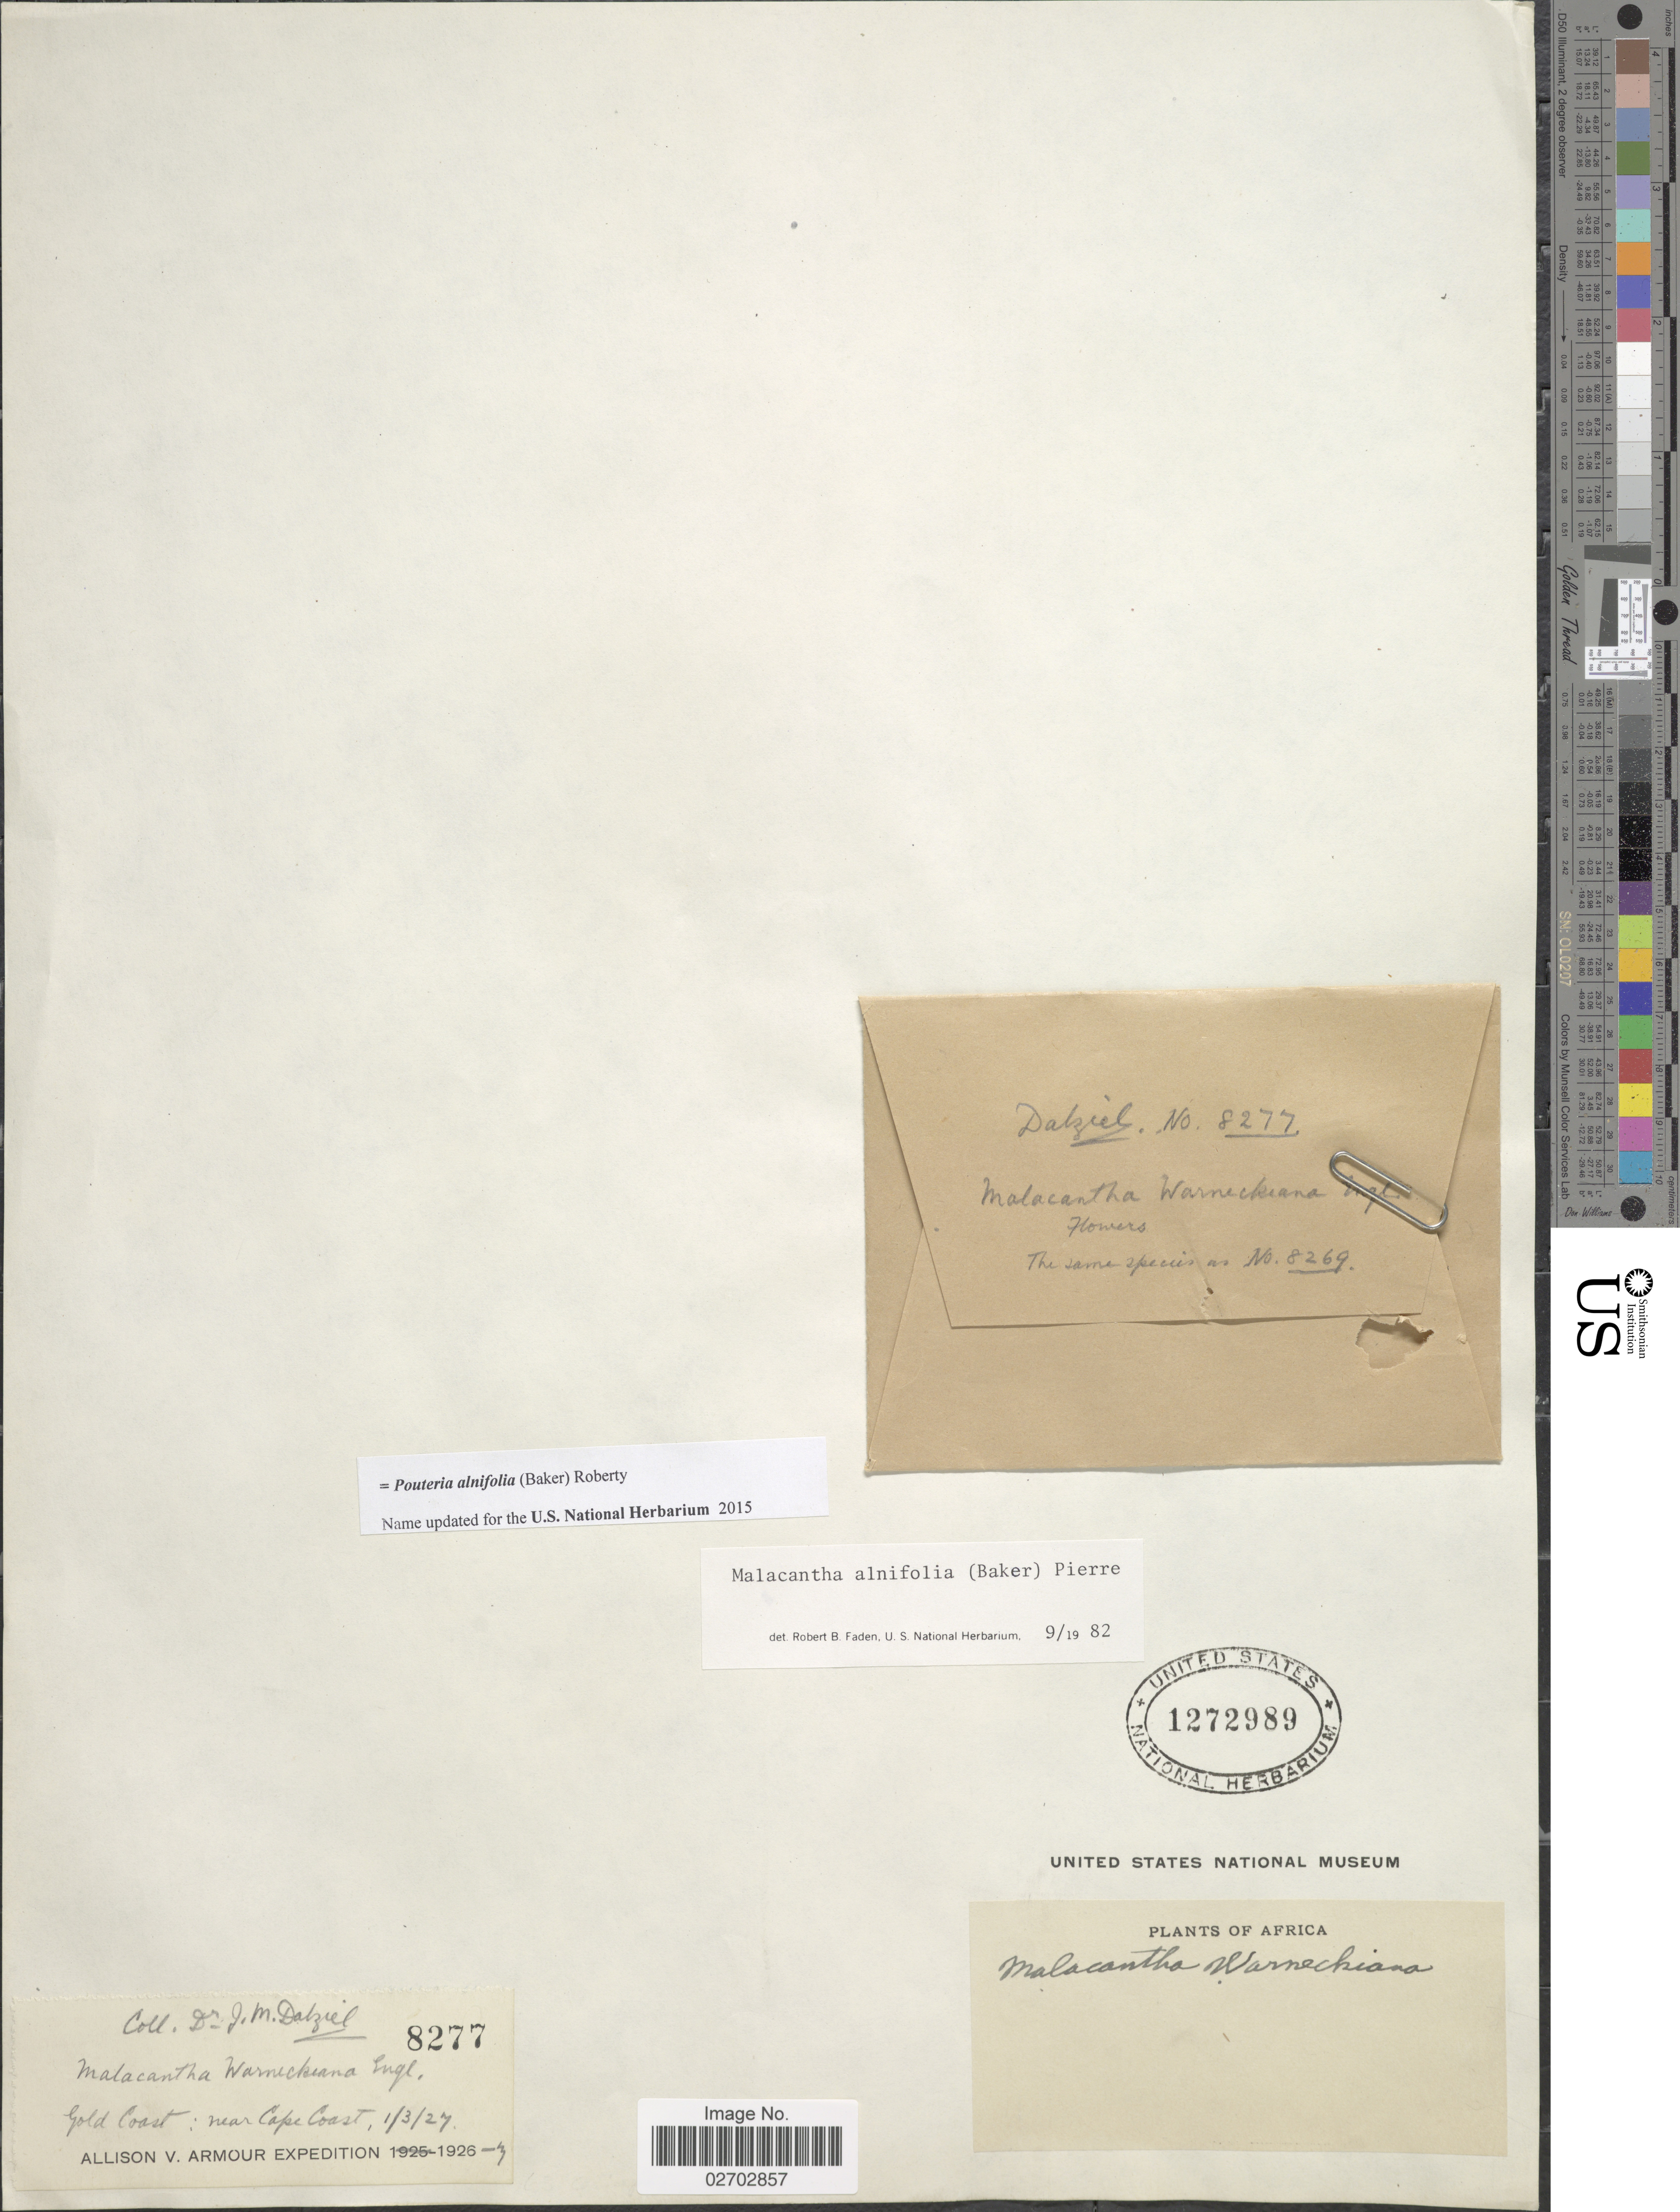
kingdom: Plantae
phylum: Tracheophyta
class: Magnoliopsida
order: Ericales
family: Sapotaceae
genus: Pouteria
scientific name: Pouteria alnifolia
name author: (Baker) Roberty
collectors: J. Dalziel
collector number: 8277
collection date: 1927-03-01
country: Ghana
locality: Gold Coast: near Cape Coast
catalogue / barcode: US 1272989